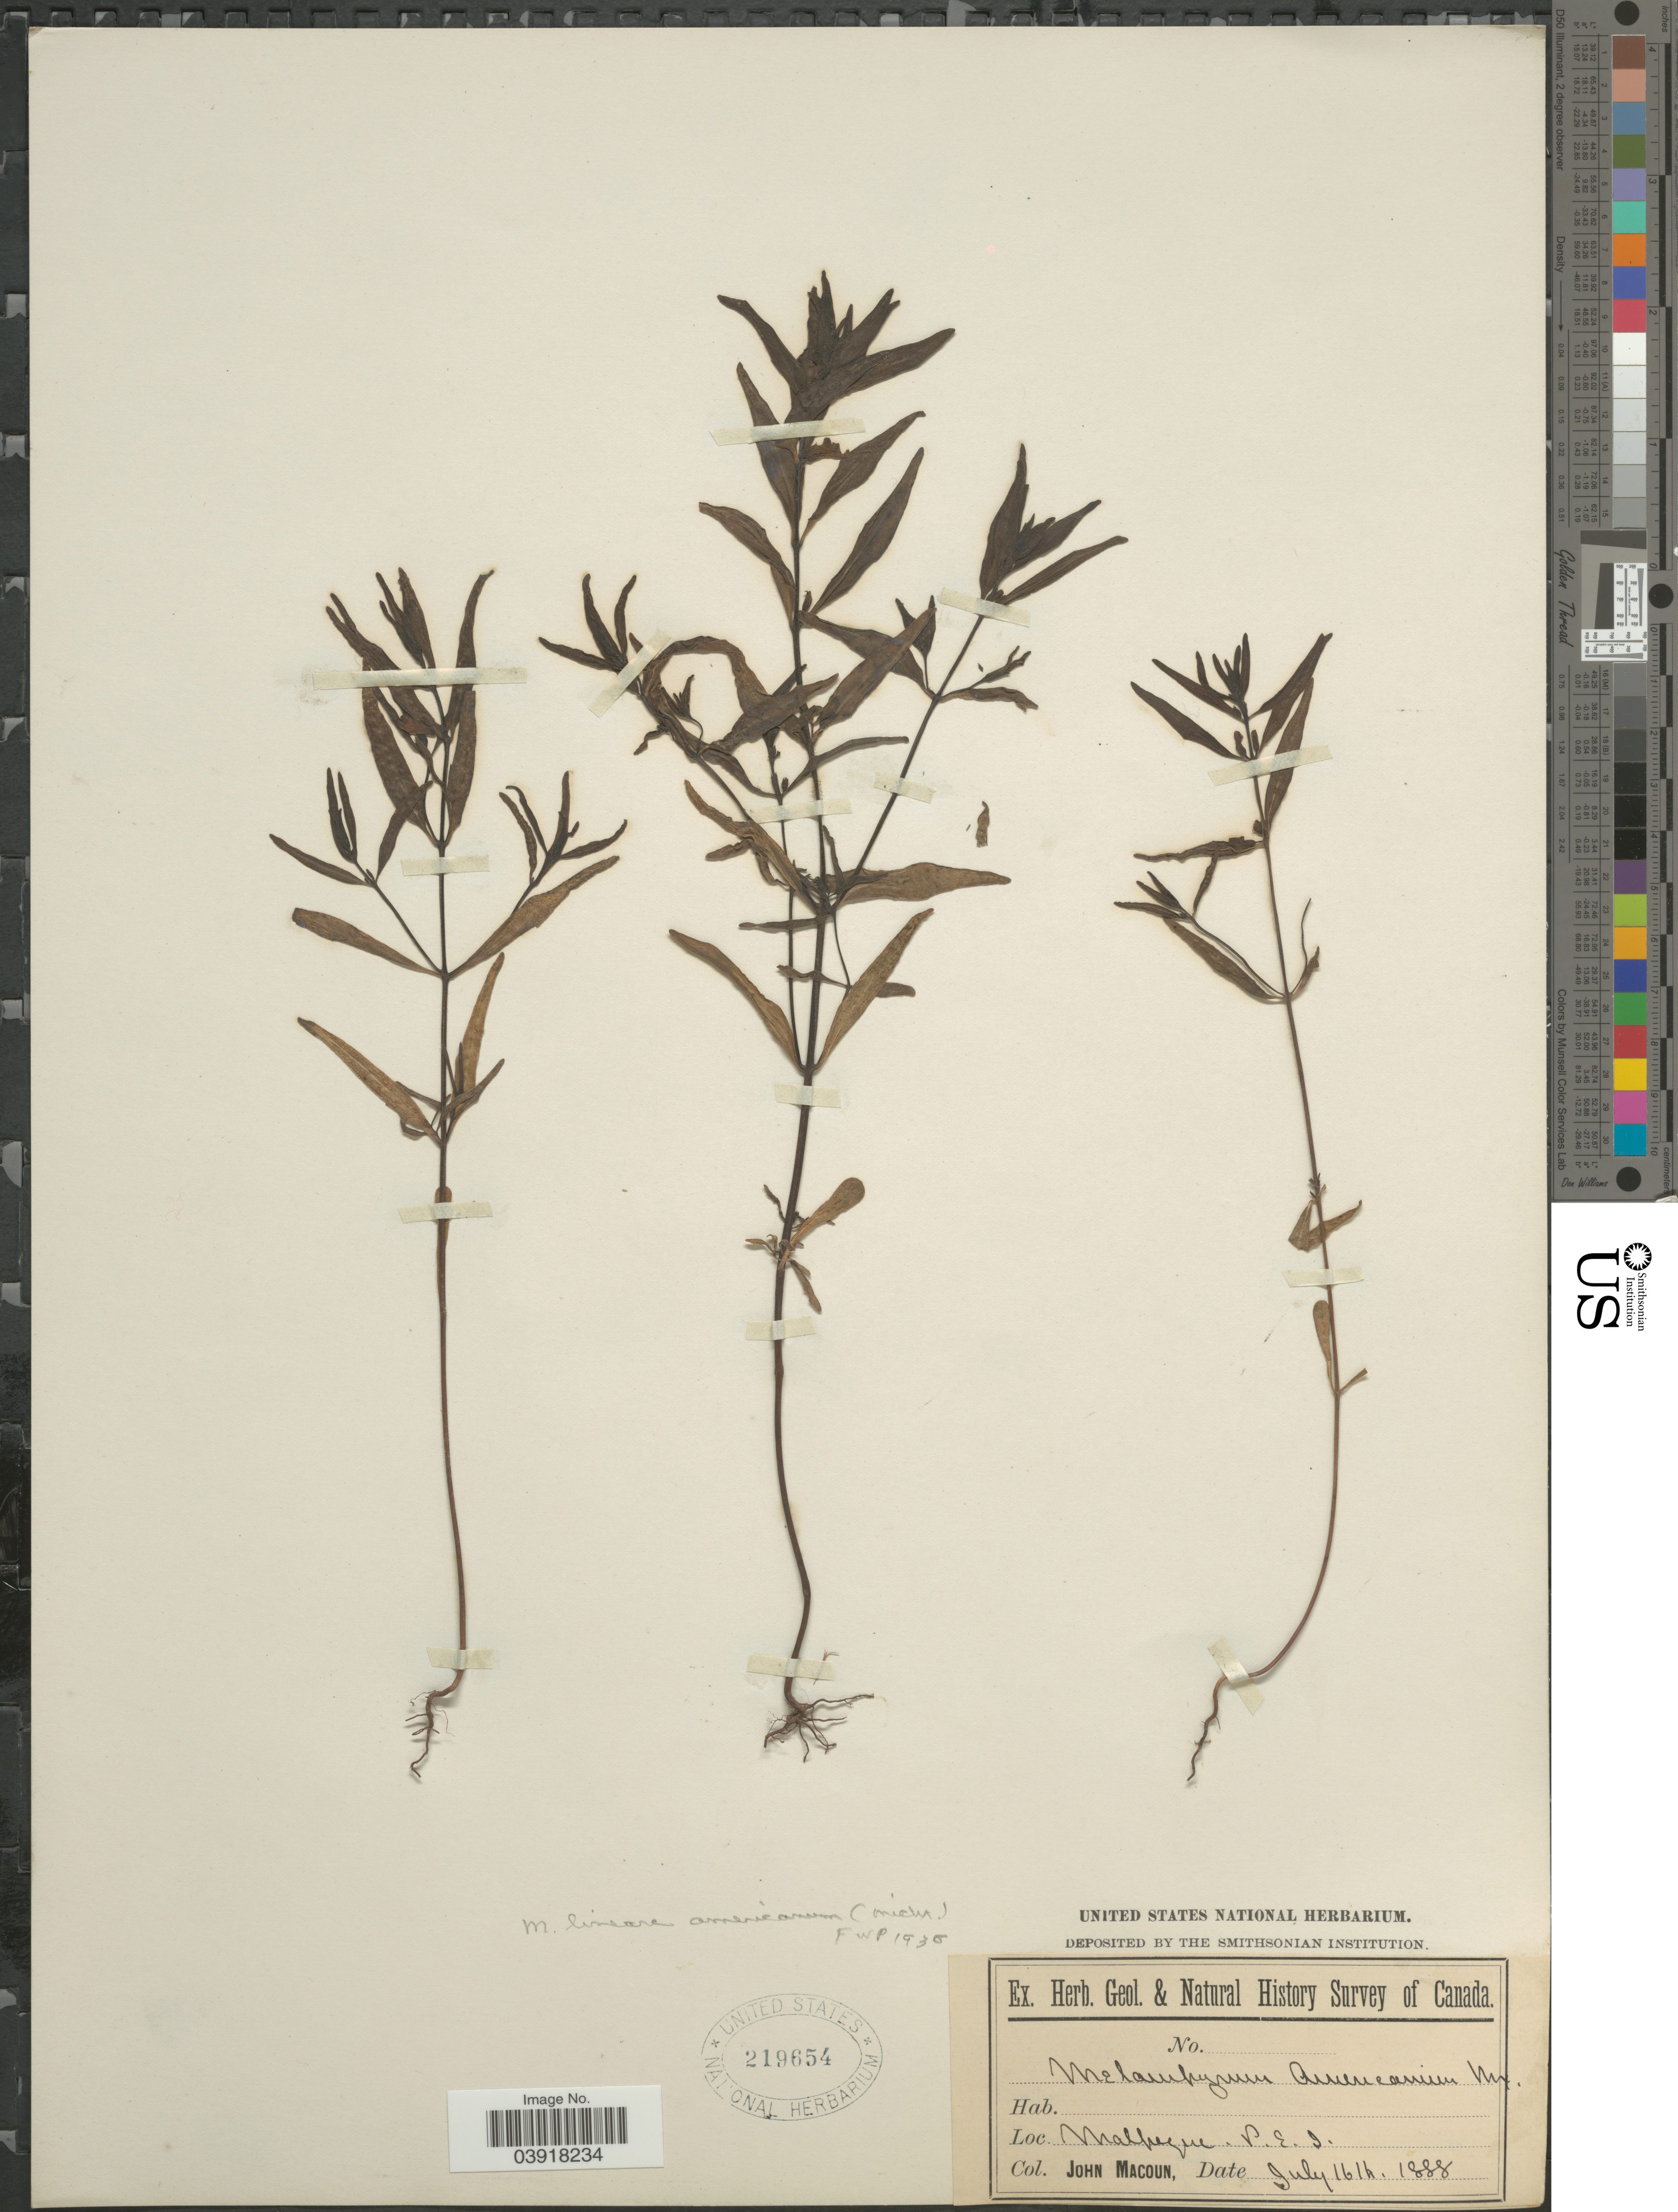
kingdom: Plantae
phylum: Tracheophyta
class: Magnoliopsida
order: Lamiales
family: Orobanchaceae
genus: Melampyrum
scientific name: Melampyrum lineare var. latifolium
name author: (Muhl.) P. Beauv.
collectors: J. Macoun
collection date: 1888-07-16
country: Canada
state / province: Ontario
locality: Malpeque, P. E. I.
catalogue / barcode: US 219654